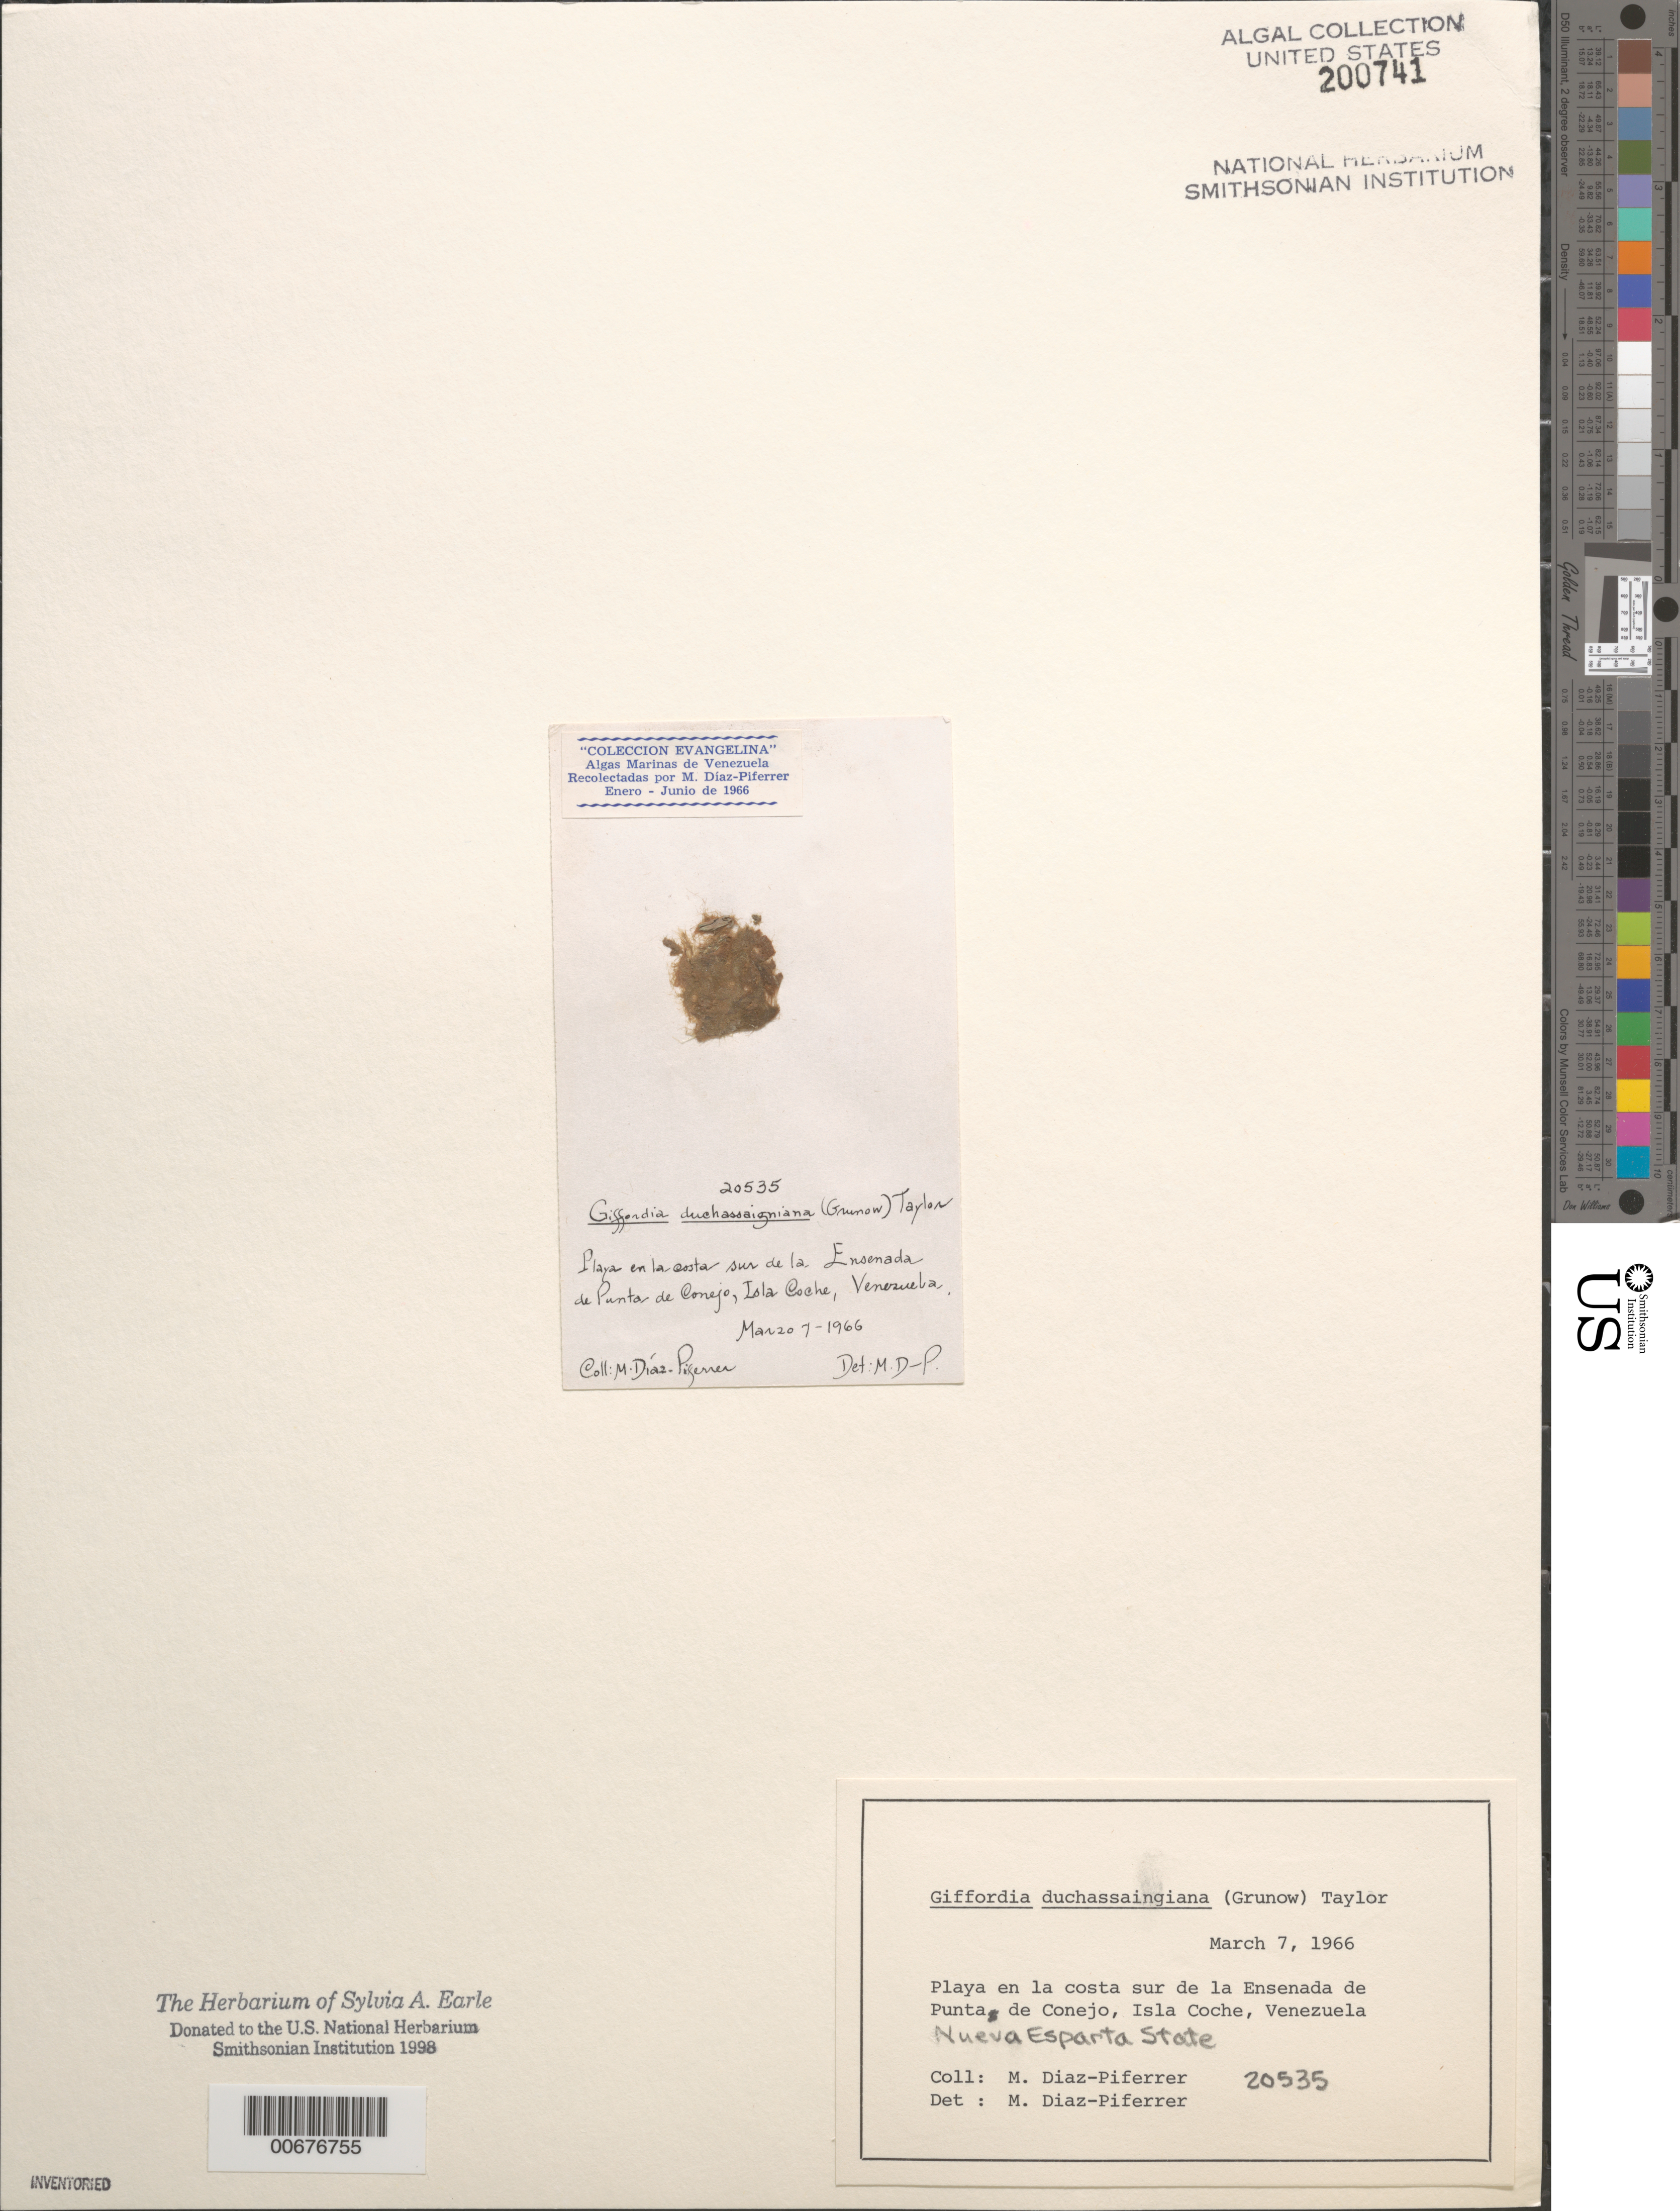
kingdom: Chromista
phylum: Ochrophyta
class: Phaeophyceae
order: Ectocarpales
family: Acinetosporaceae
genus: Giffordia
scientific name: Giffordia duchassaingiana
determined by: Diaz-Piferrer, M.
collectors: M. Diaz-Piferrer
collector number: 20535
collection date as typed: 07 Mar 1966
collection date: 1966-03-07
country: Venezuela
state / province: Nueva Esparta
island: Coche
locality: Ensenada de Punta de Conejo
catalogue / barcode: US 200741